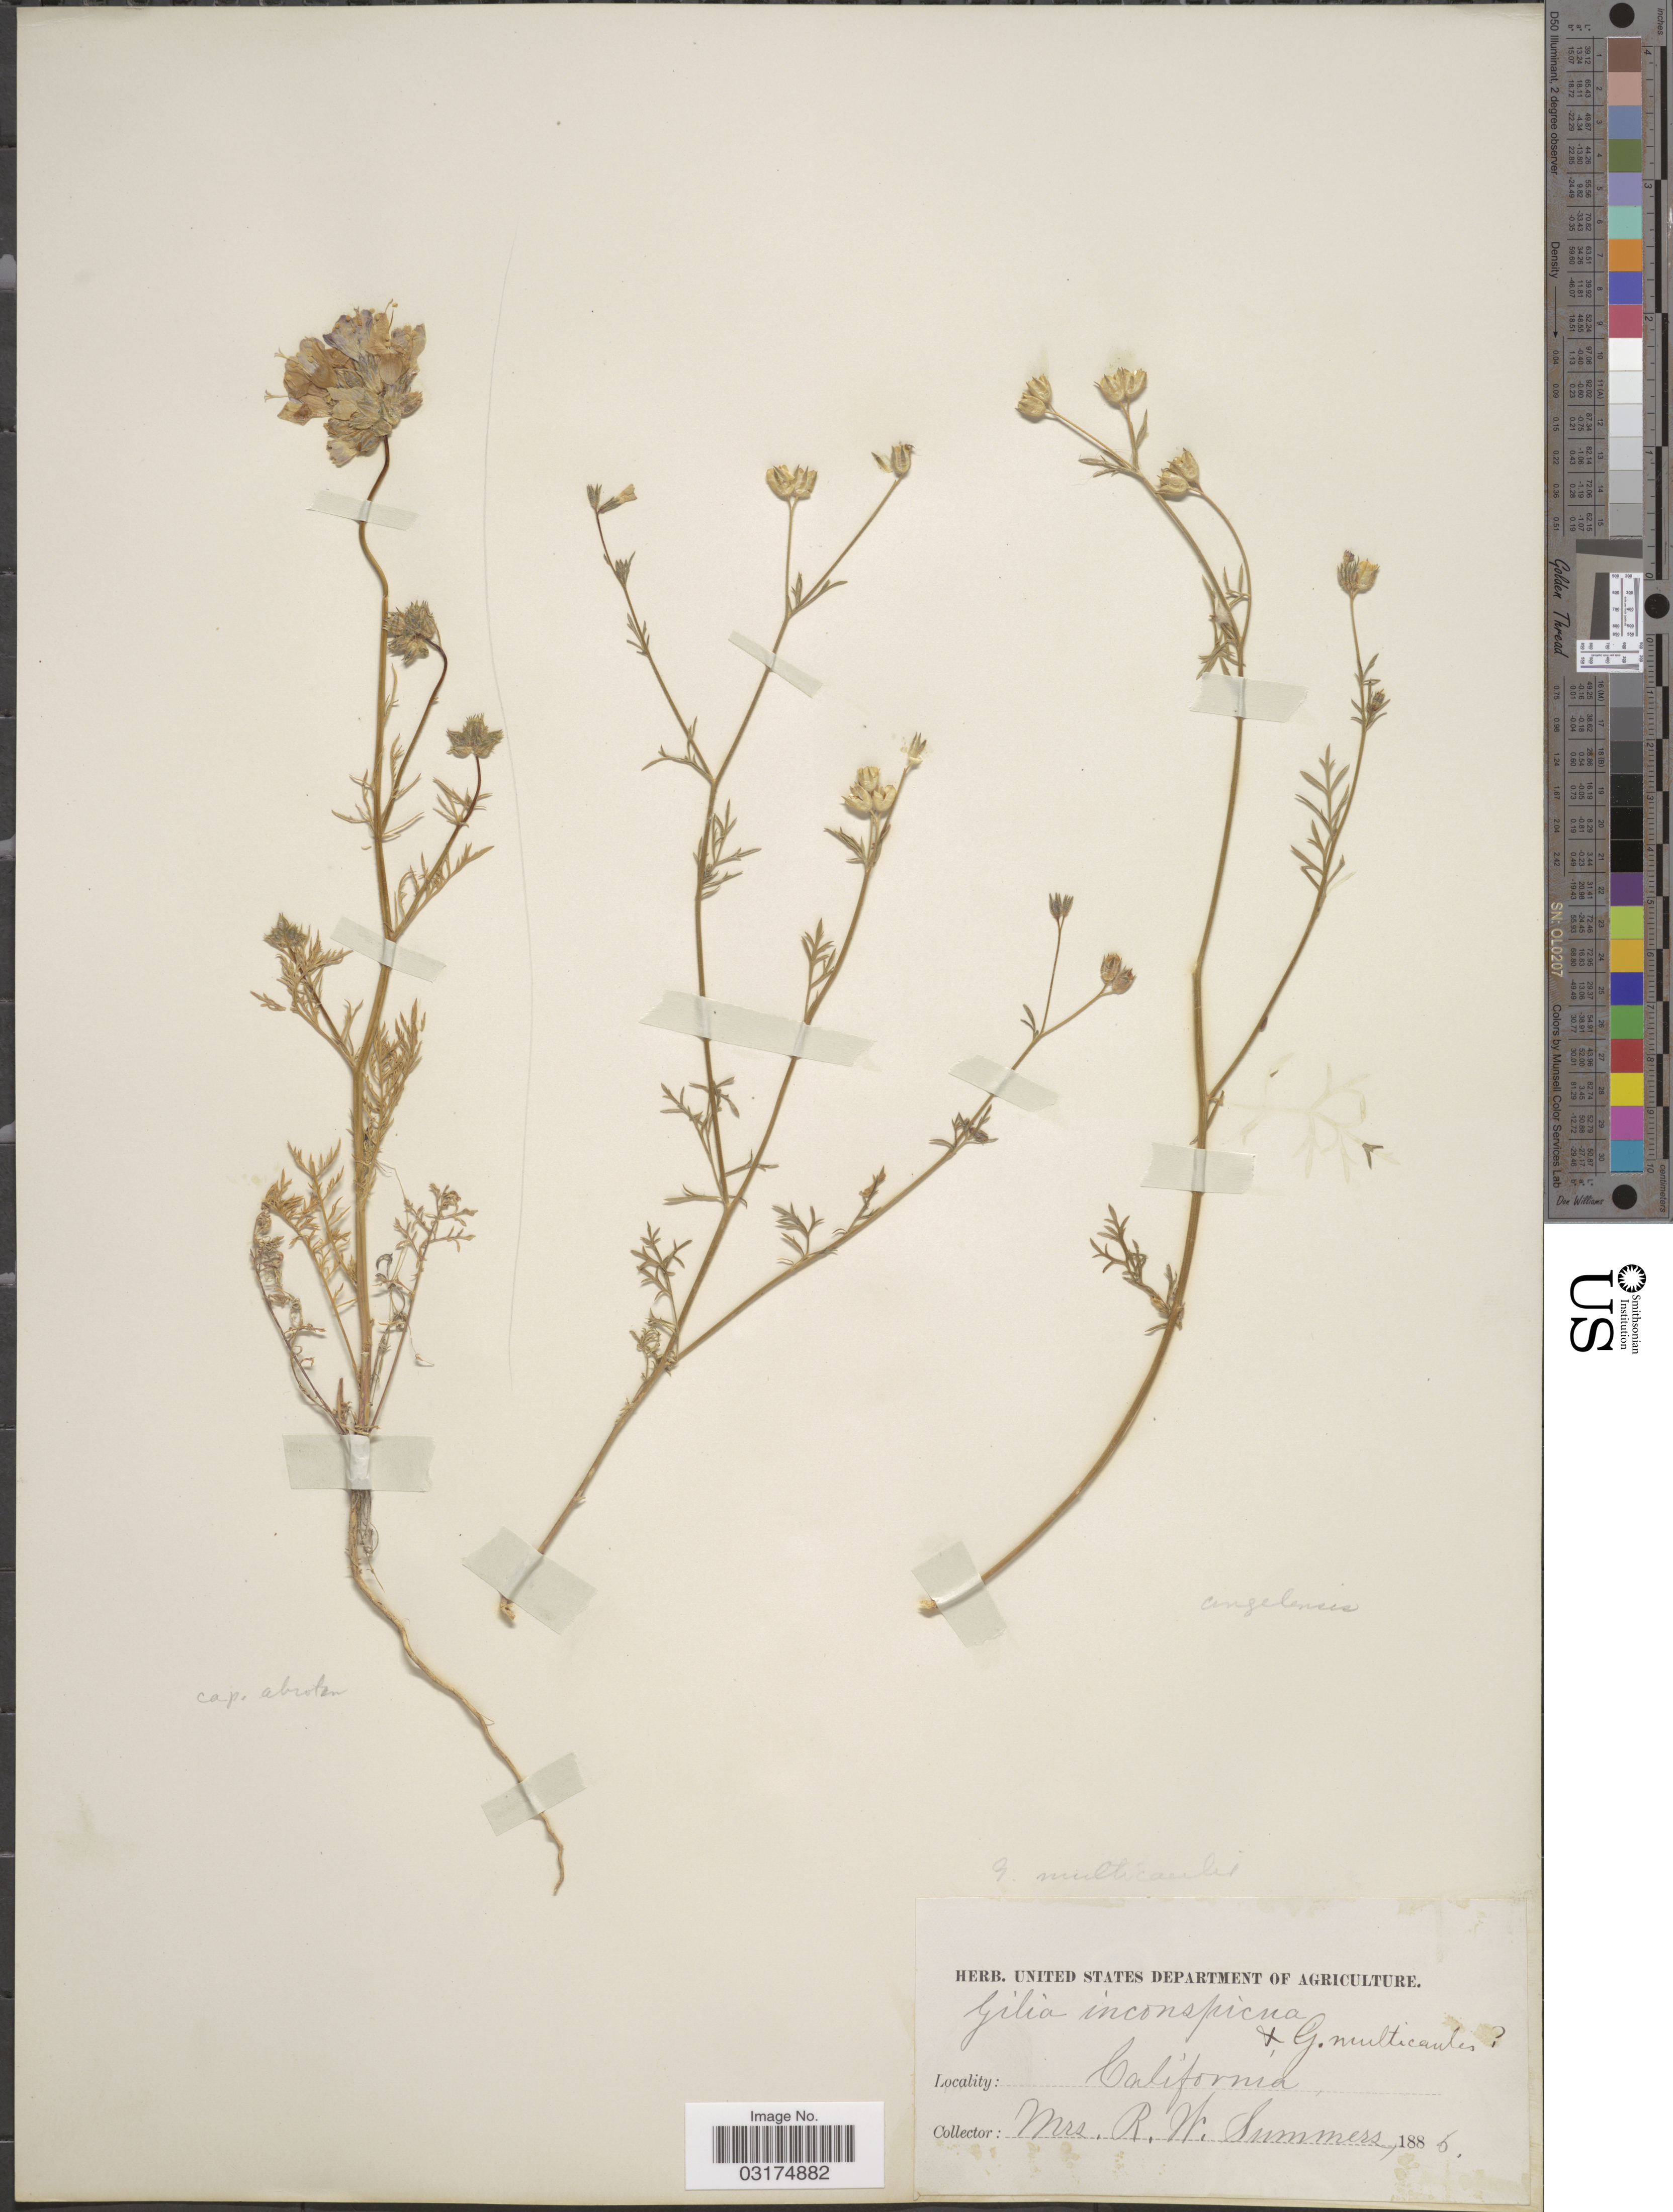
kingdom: Plantae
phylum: Tracheophyta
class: Magnoliopsida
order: Ericales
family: Polemoniaceae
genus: Gilia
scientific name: Gilia angelensis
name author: V.E. Grant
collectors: R. Summers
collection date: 1886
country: United States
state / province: California